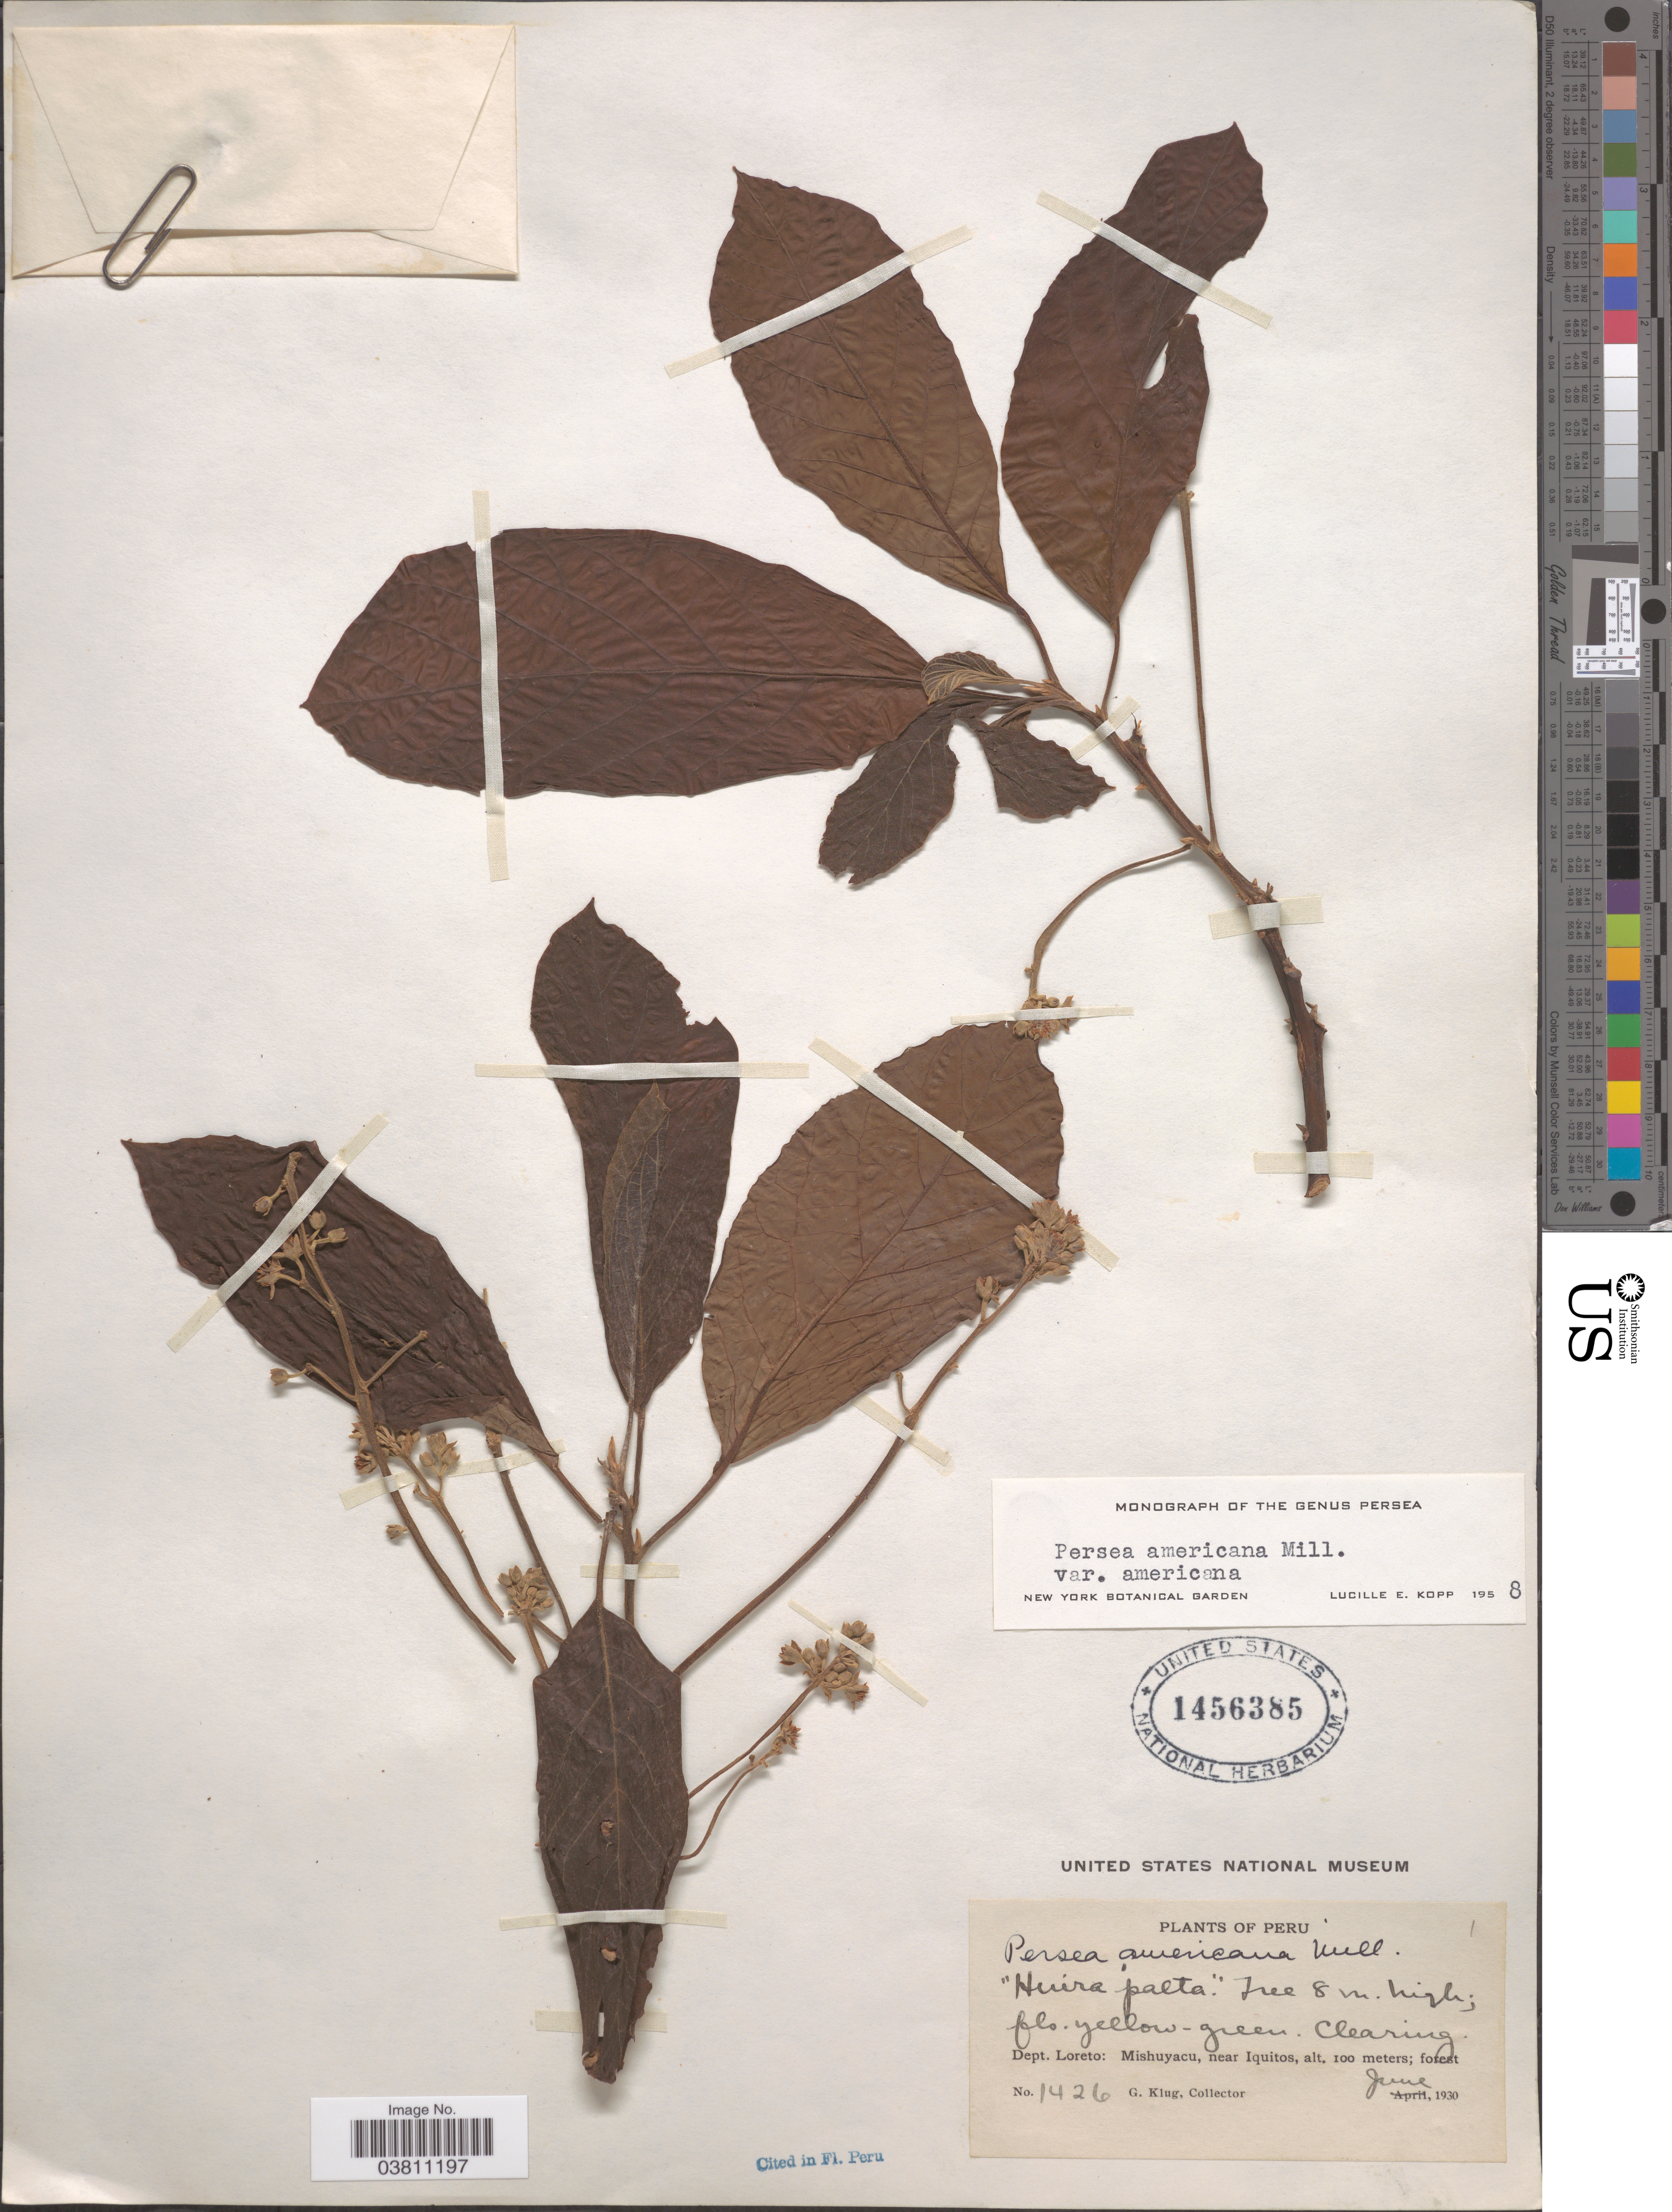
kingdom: Plantae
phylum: Tracheophyta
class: Magnoliopsida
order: Laurales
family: Lauraceae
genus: Persea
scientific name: Persea americana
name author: Mill.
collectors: G. Klug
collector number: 1426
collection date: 1930-06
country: Peru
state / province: Loreto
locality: Dept. Loreto: Mishuyacu, near Iquitos.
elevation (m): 100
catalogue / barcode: US 1456385